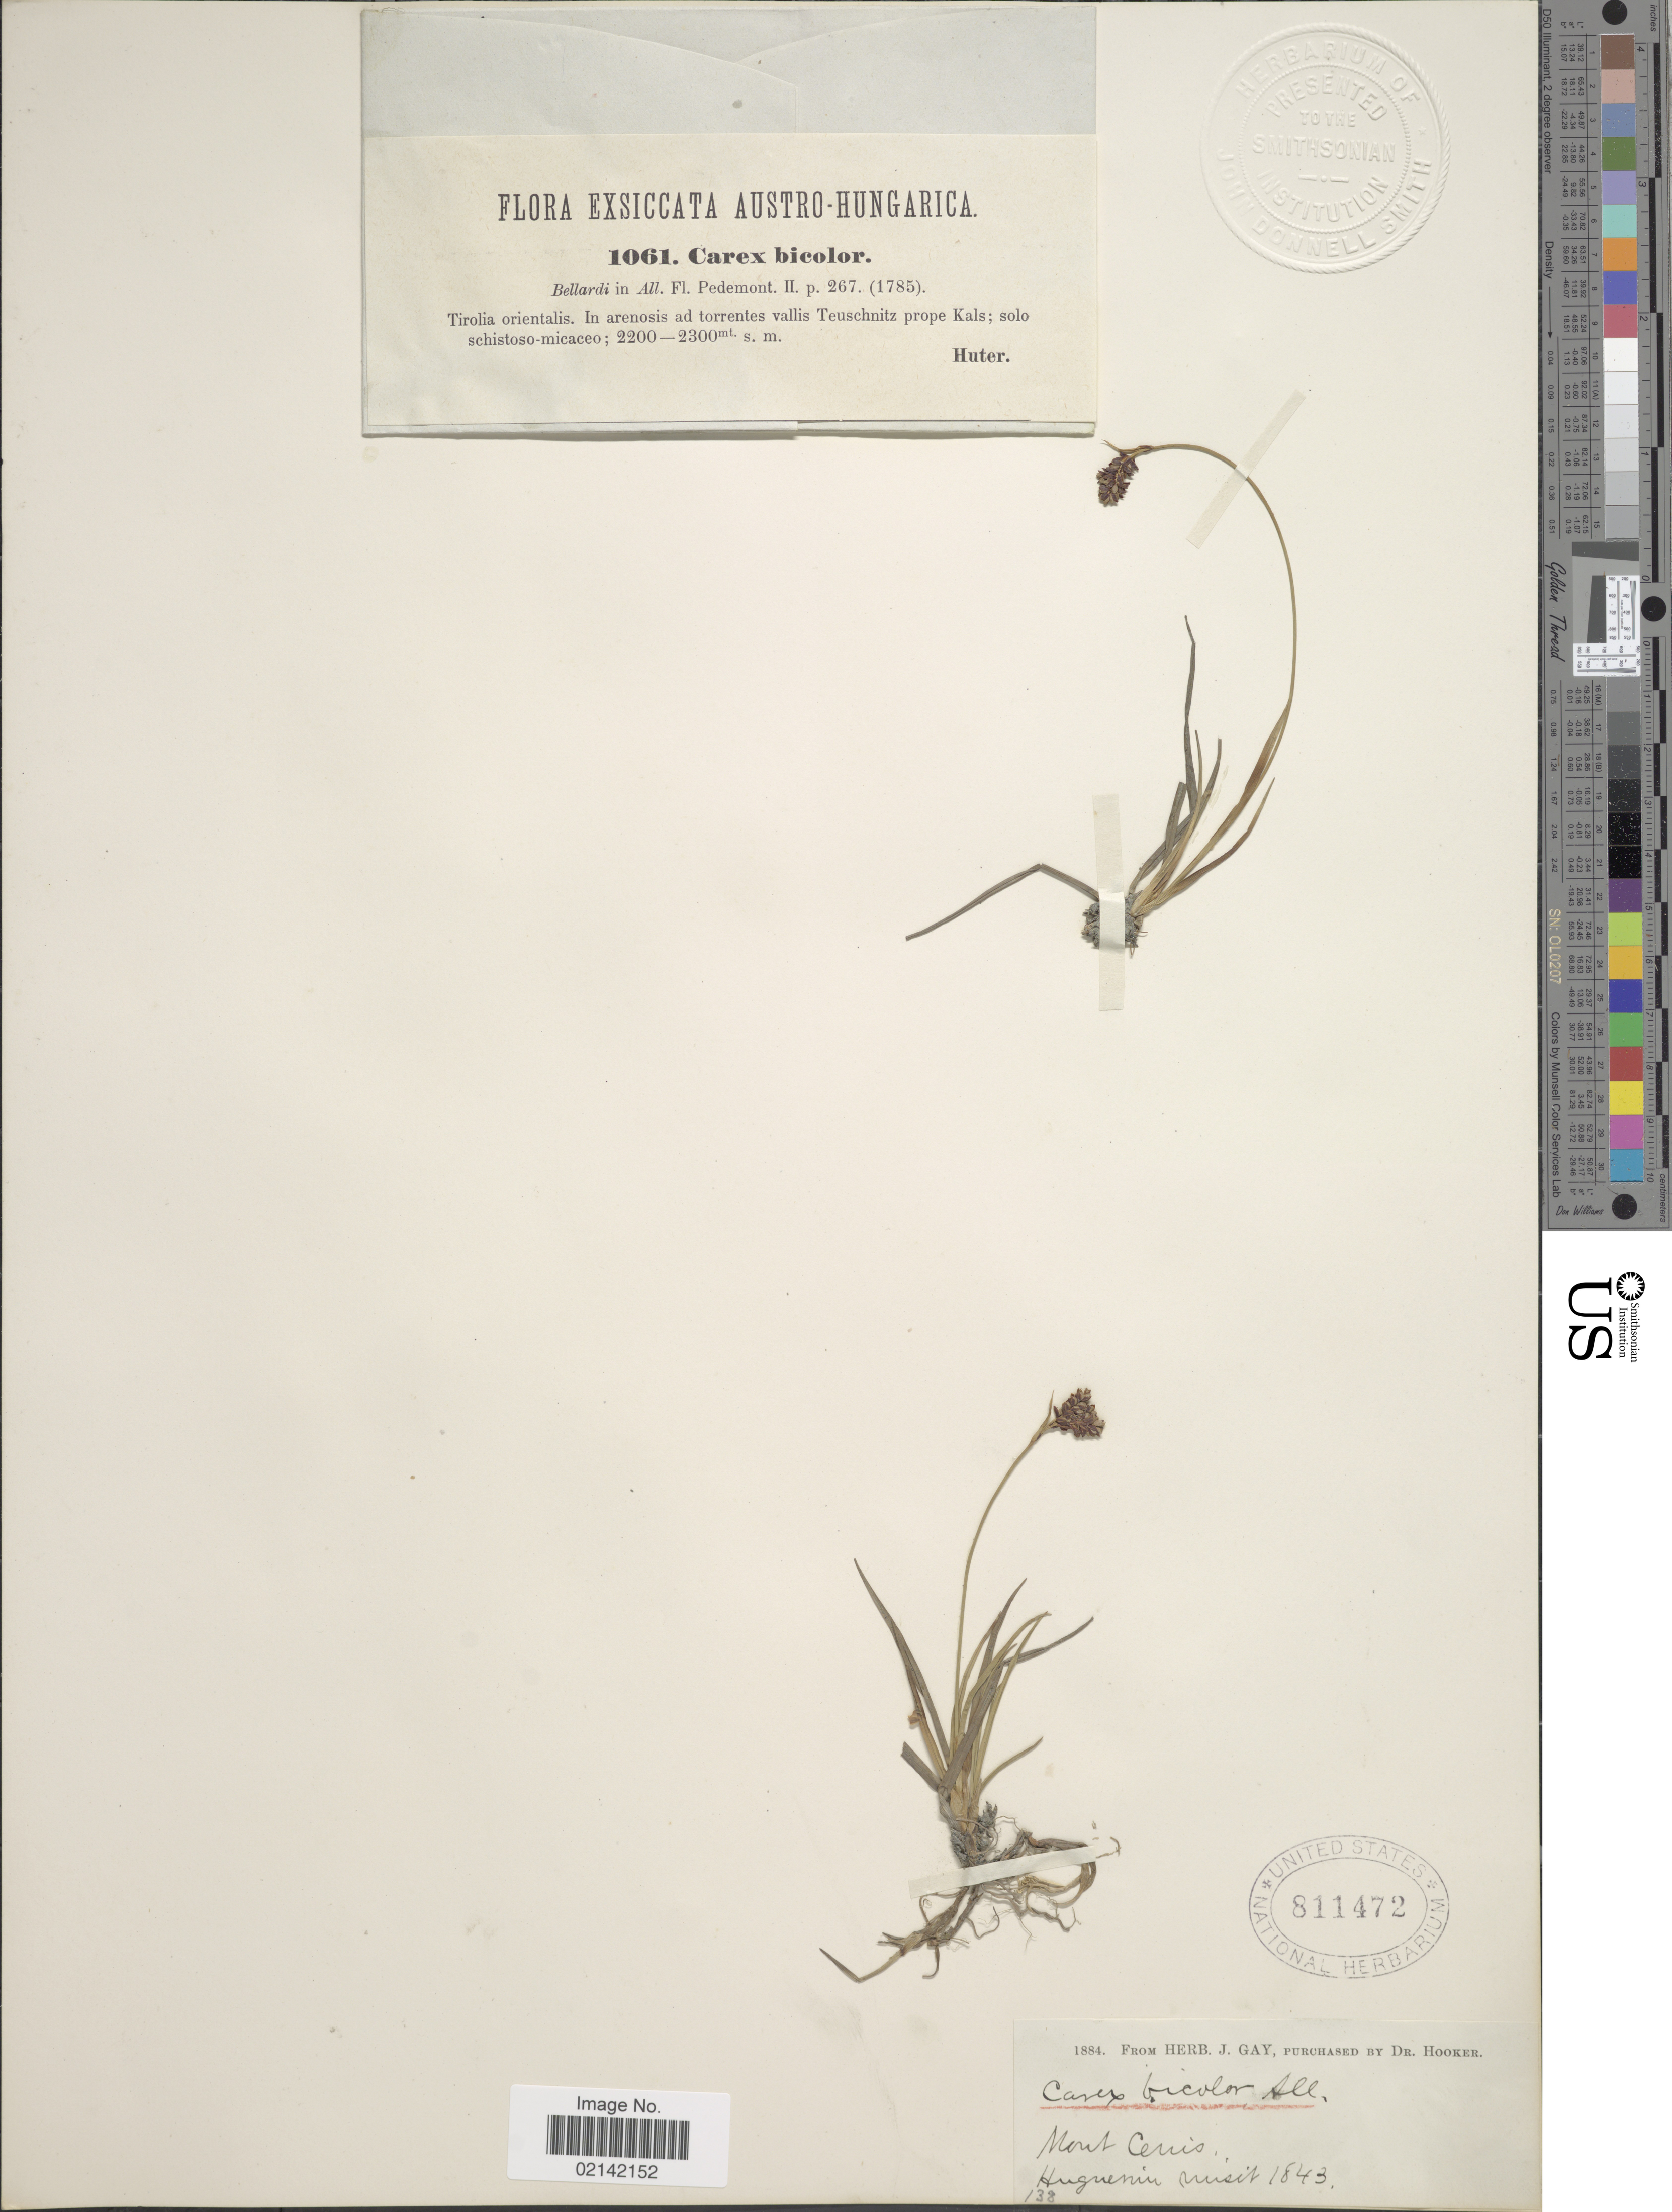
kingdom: Plantae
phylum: Tracheophyta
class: Liliopsida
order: Poales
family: Cyperaceae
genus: Carex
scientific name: Carex bicolor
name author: Bellardi ex All.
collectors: -. Huter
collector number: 138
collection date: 1843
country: Austria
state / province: Tirol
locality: Mont Cerris, Tirolia orientalis, LIn arenosis ad torrentes ad torrentes vallis Teuschnitz prope Kals, solo schiastoso-micaceo, Austro-Hungarica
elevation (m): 2200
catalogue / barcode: US 811472